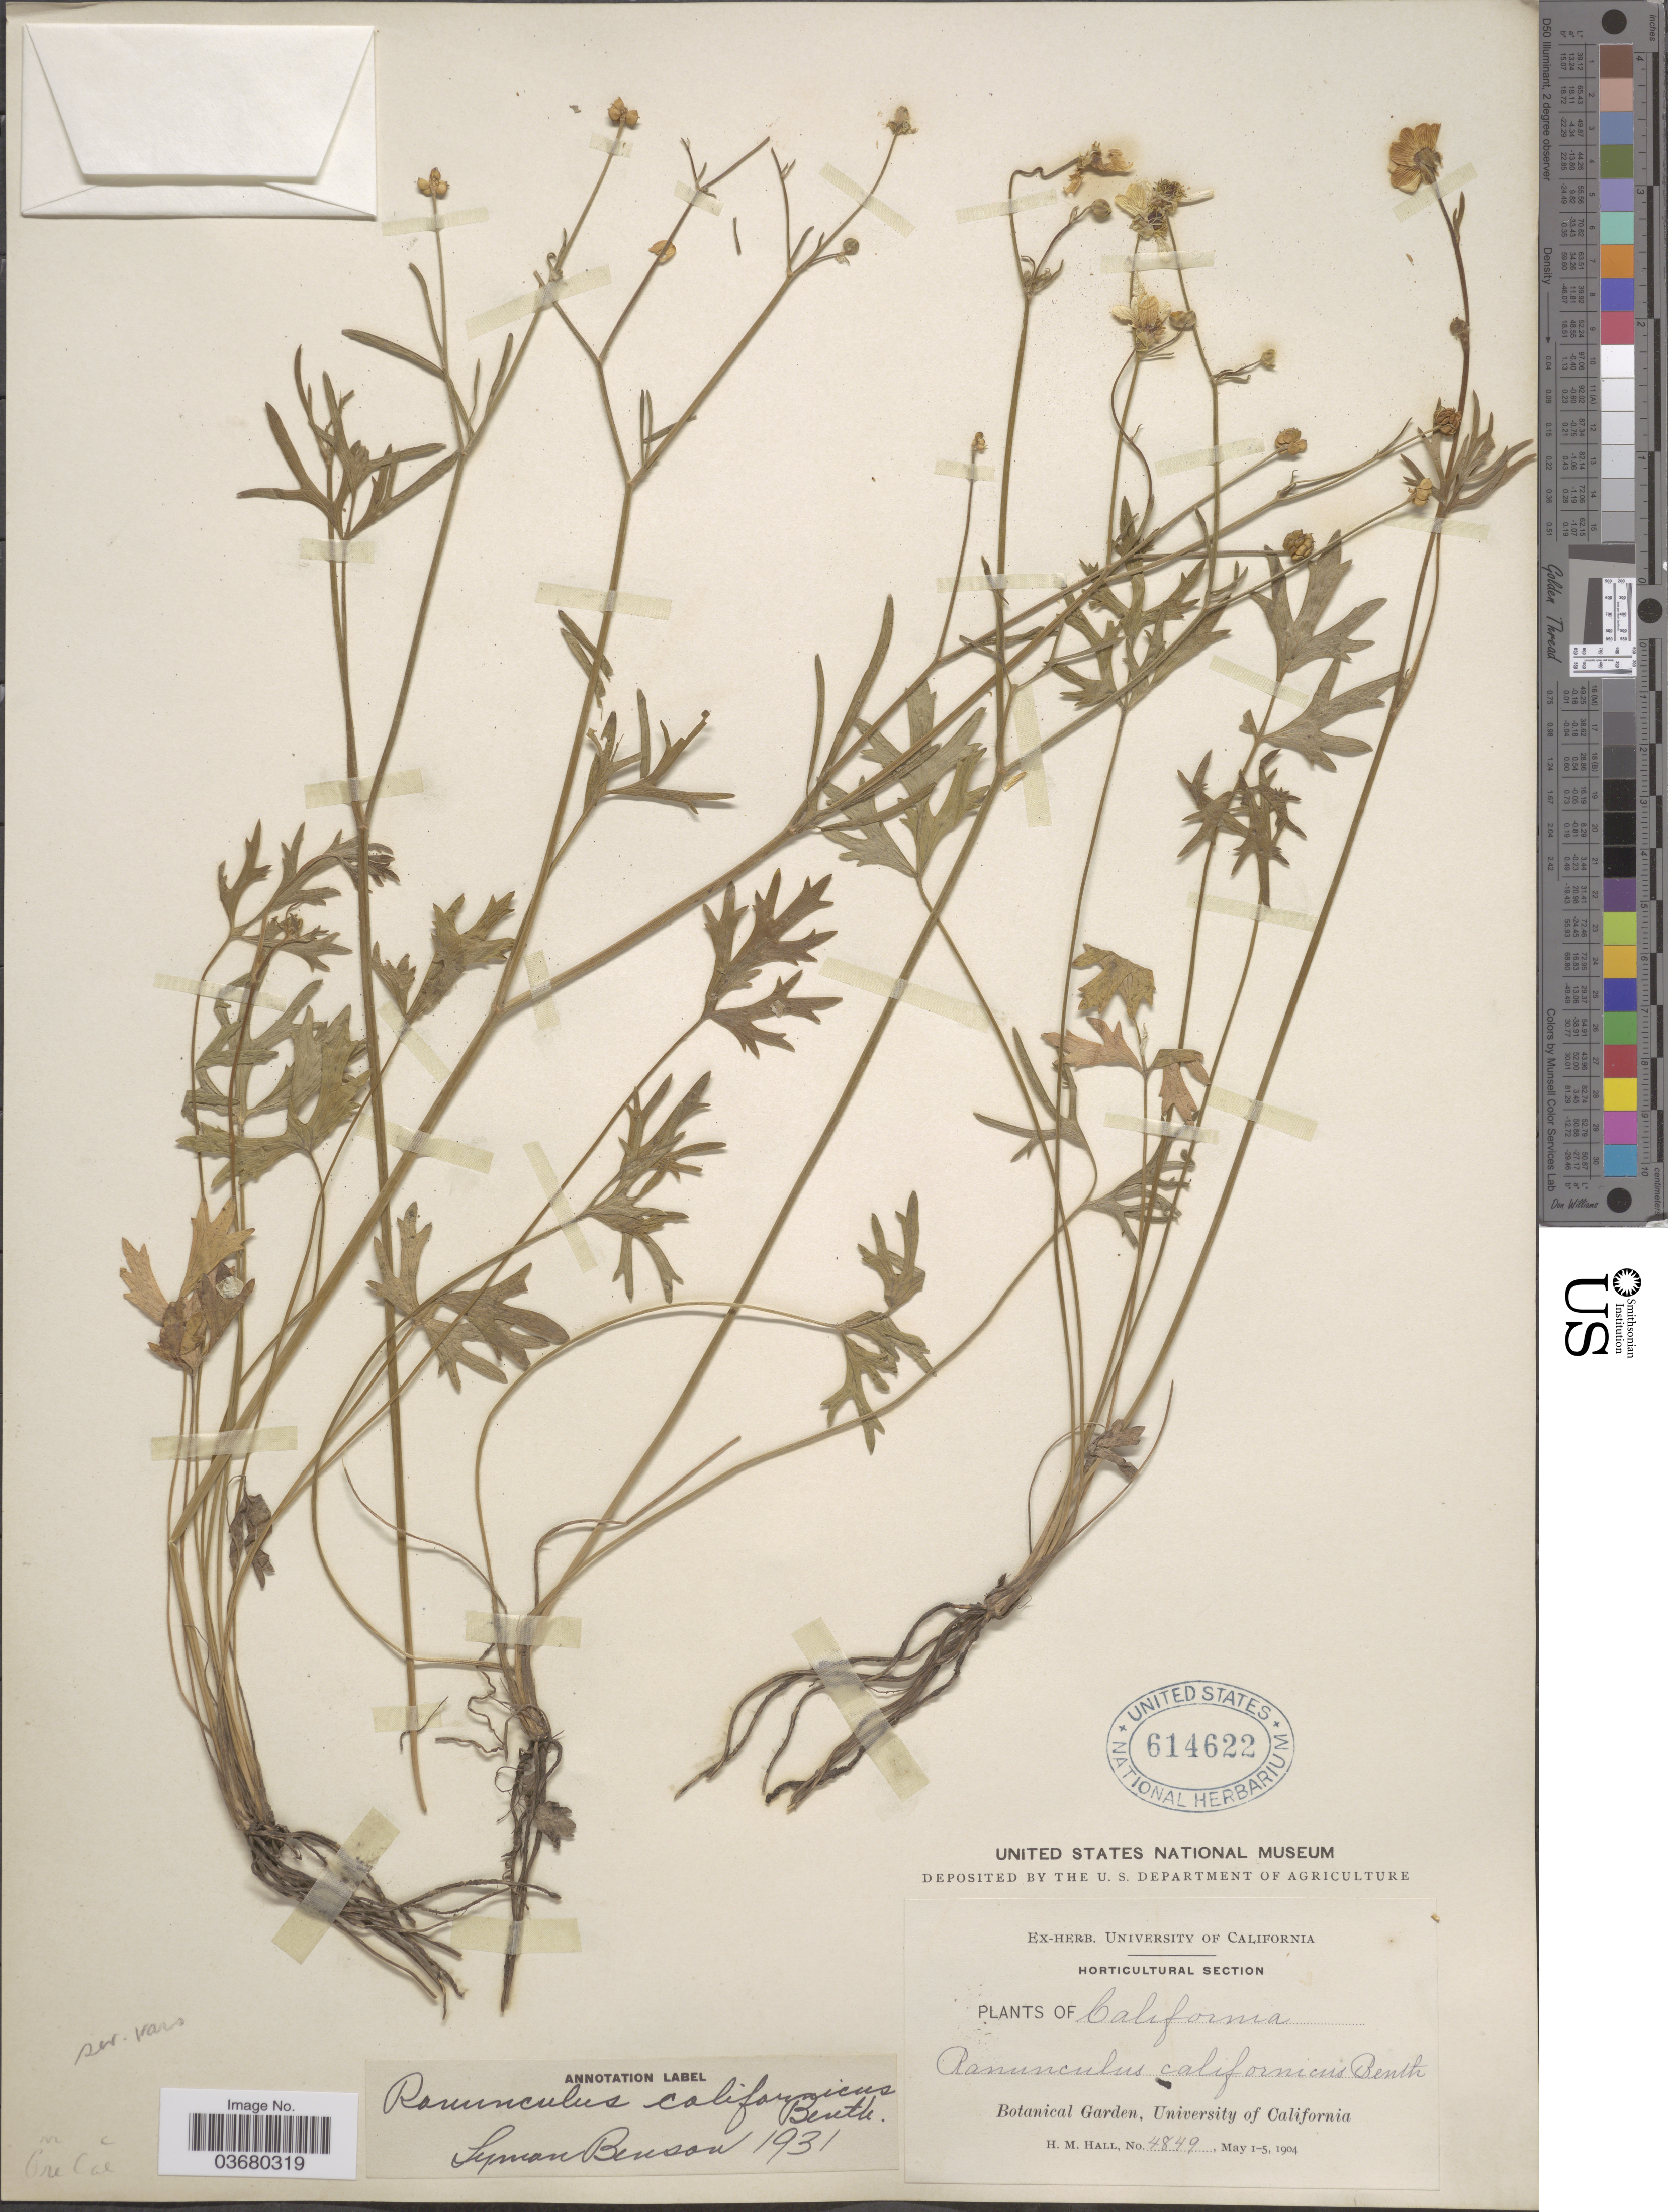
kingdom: Plantae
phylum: Tracheophyta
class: Magnoliopsida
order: Ranunculales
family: Ranunculaceae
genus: Ranunculus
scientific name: Ranunculus californicus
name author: Benth.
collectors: H. M. Hall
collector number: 4849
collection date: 1904-05-01/1904-05-05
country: United States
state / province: California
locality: Horticultural Section [unsure placement] Botanical Garden, University of California.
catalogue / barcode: US 614622